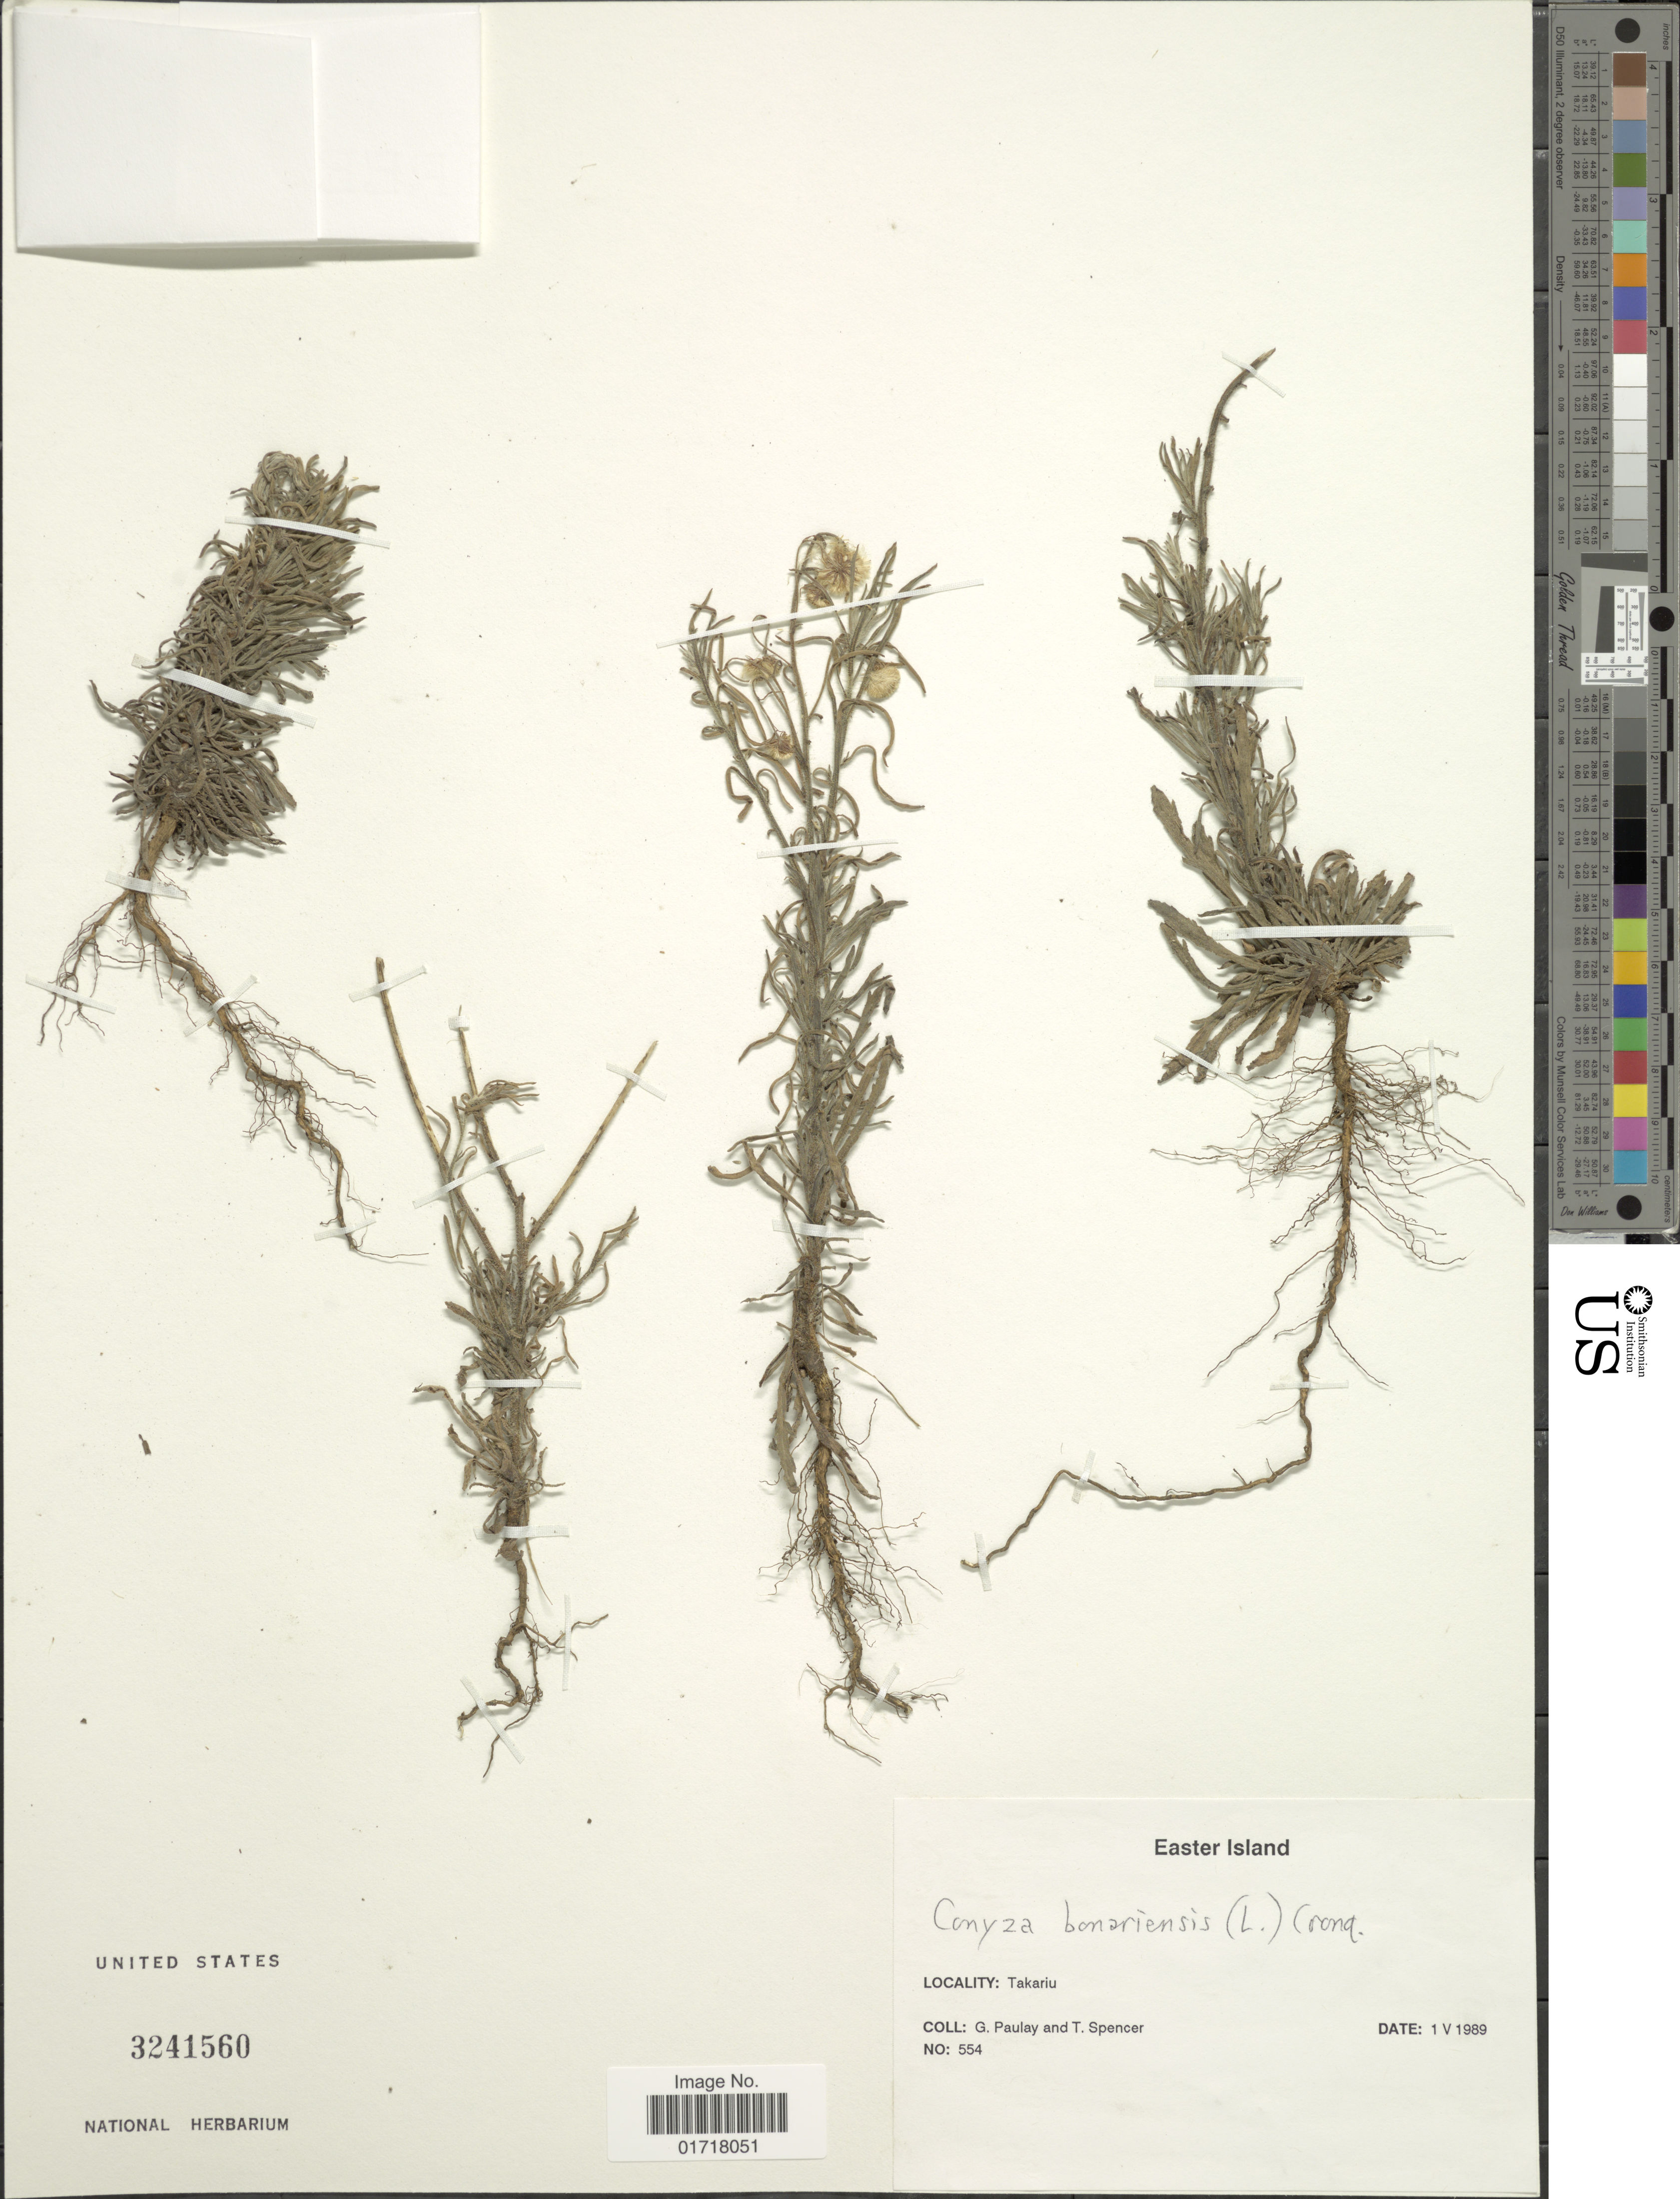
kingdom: Plantae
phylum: Tracheophyta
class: Magnoliopsida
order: Asterales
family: Asteraceae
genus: Erigeron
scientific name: Erigeron bonariensis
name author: L.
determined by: Wagner, W. L., (BOT), Smithsonian Institution - National Museum of Natural History (UNITED STATES)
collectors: G. Paulay & T. Spencer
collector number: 554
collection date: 1989-05-01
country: Chile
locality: Easter Island, Takariu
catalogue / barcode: US 3241560